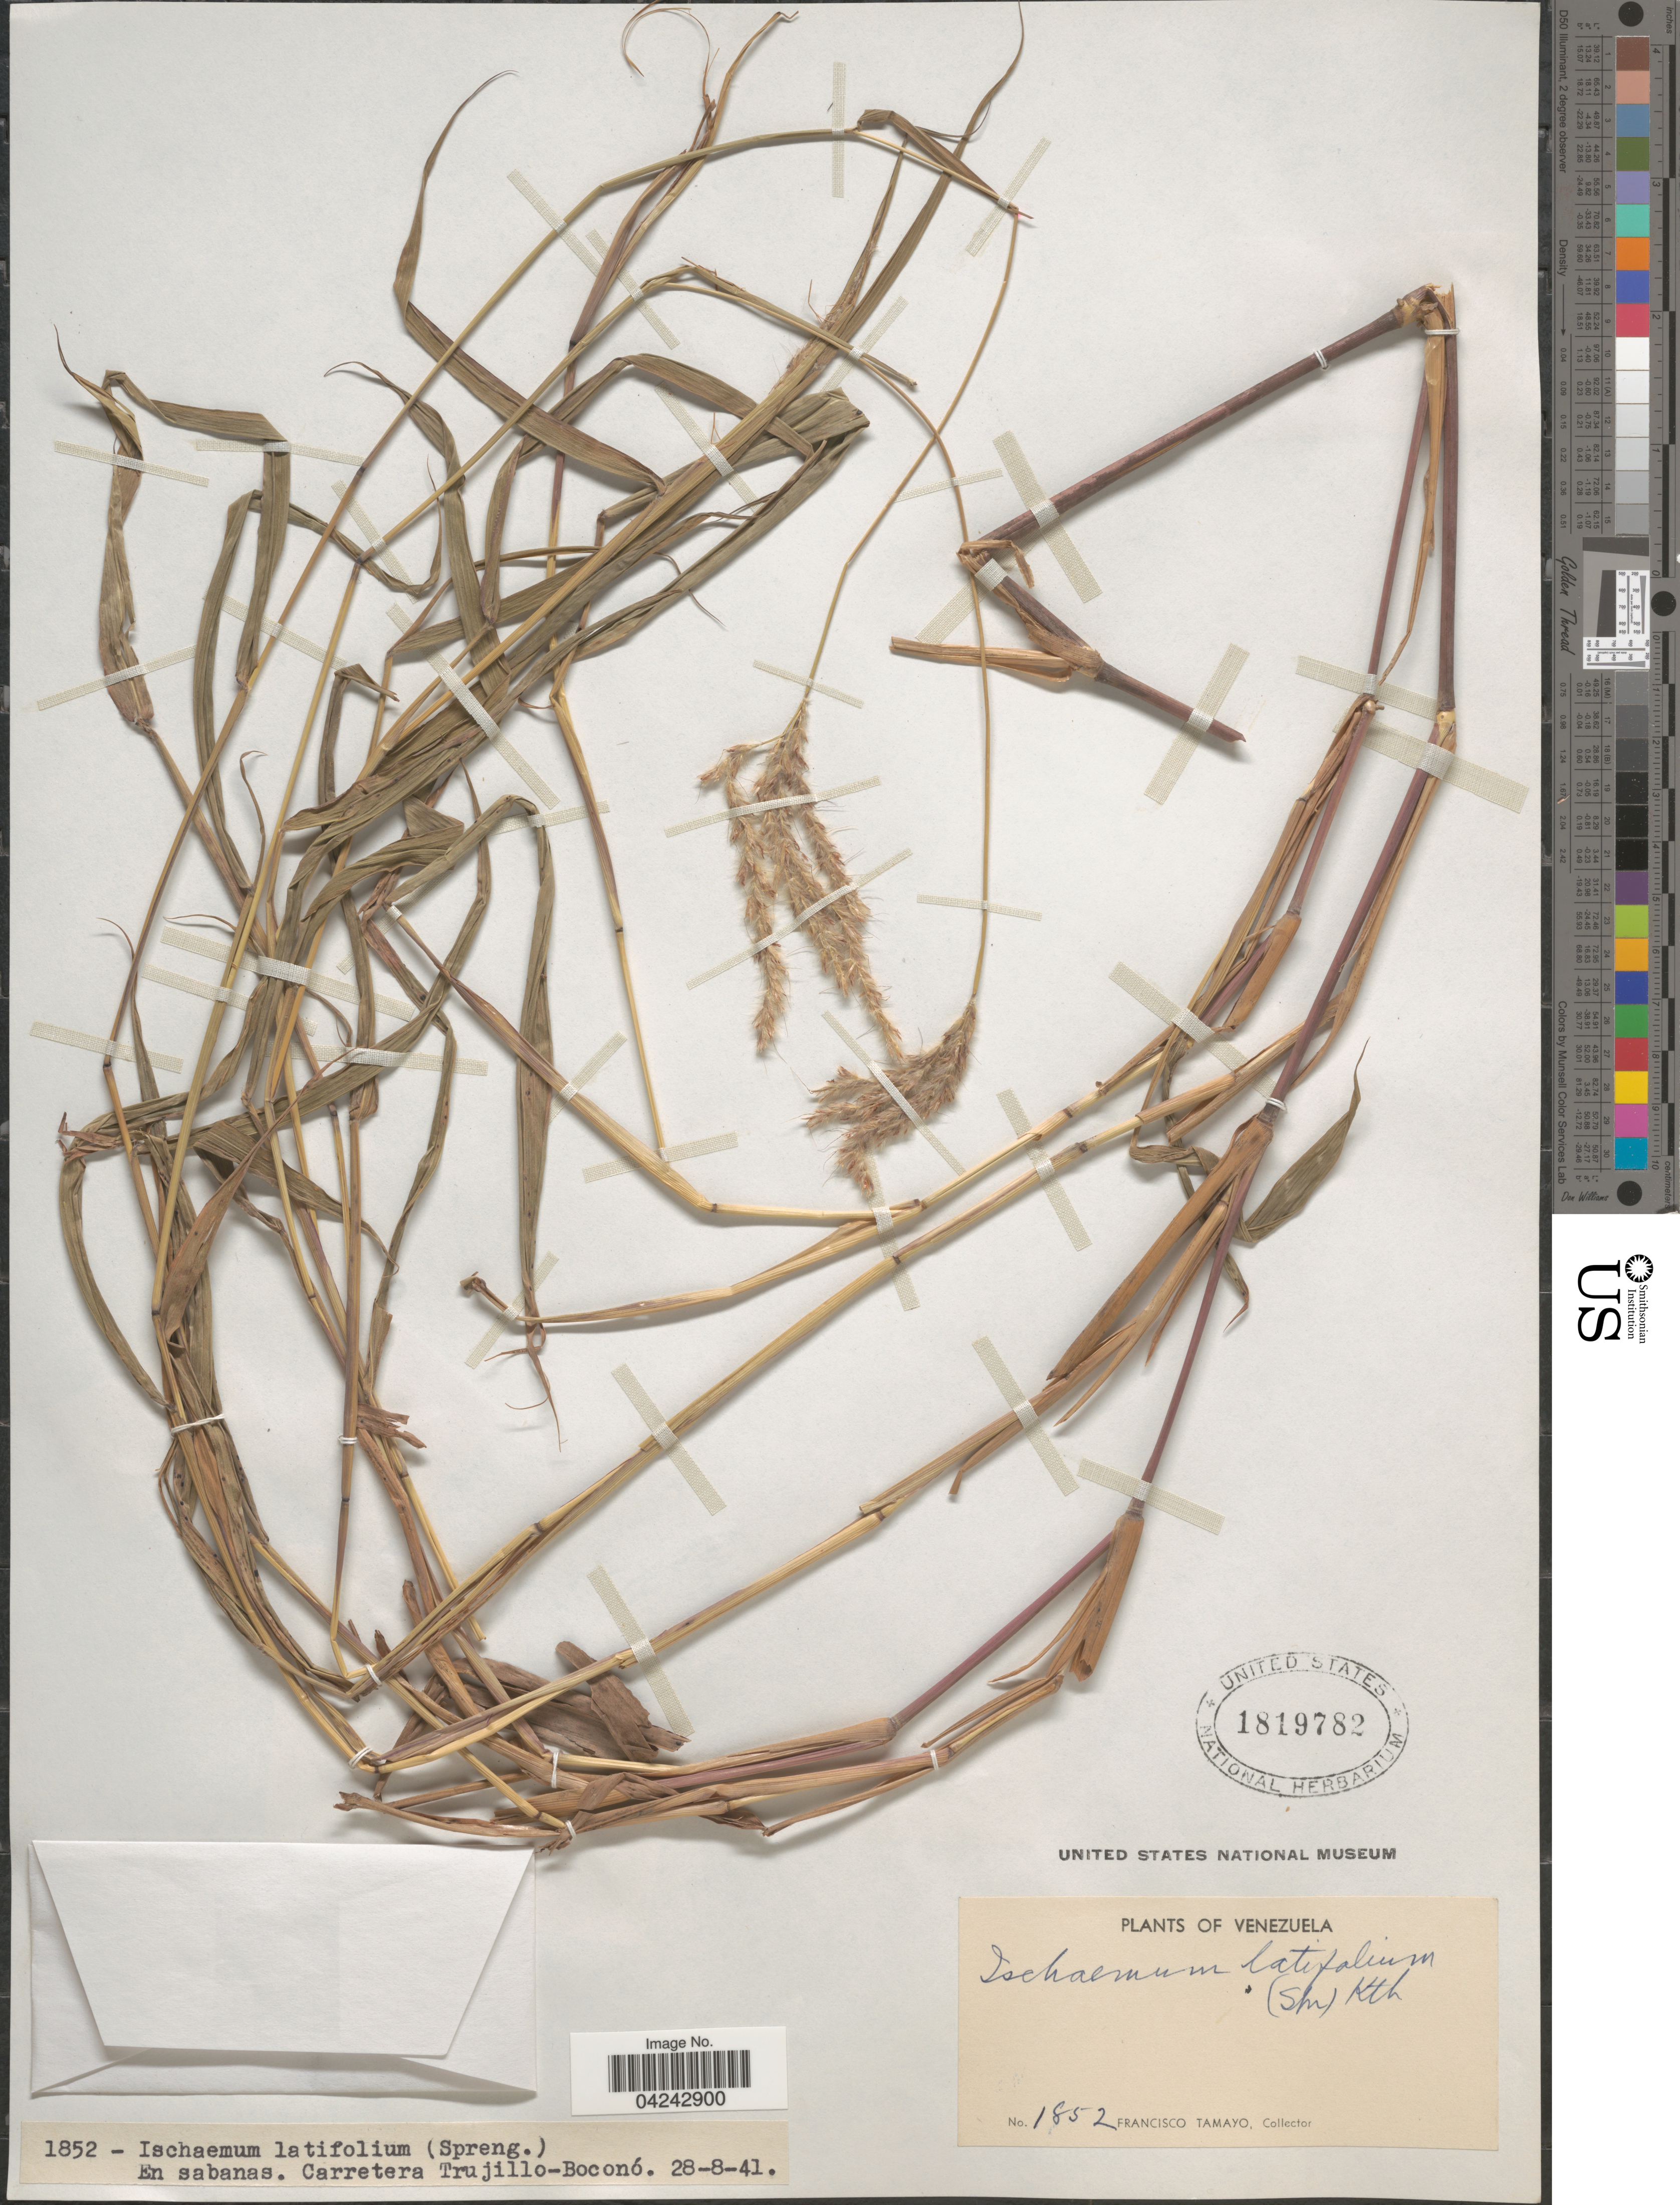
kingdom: Plantae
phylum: Tracheophyta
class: Liliopsida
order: Poales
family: Poaceae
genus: Ischaemum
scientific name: Ischaemum latifolium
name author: (Spreng.) Kunth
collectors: F. Tamayo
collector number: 1852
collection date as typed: Transcribed d/m/y: 28/8/41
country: Venezuela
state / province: Trujillo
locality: En sabanas. Carretera Trujillo-Boconó.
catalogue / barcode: US 1819782